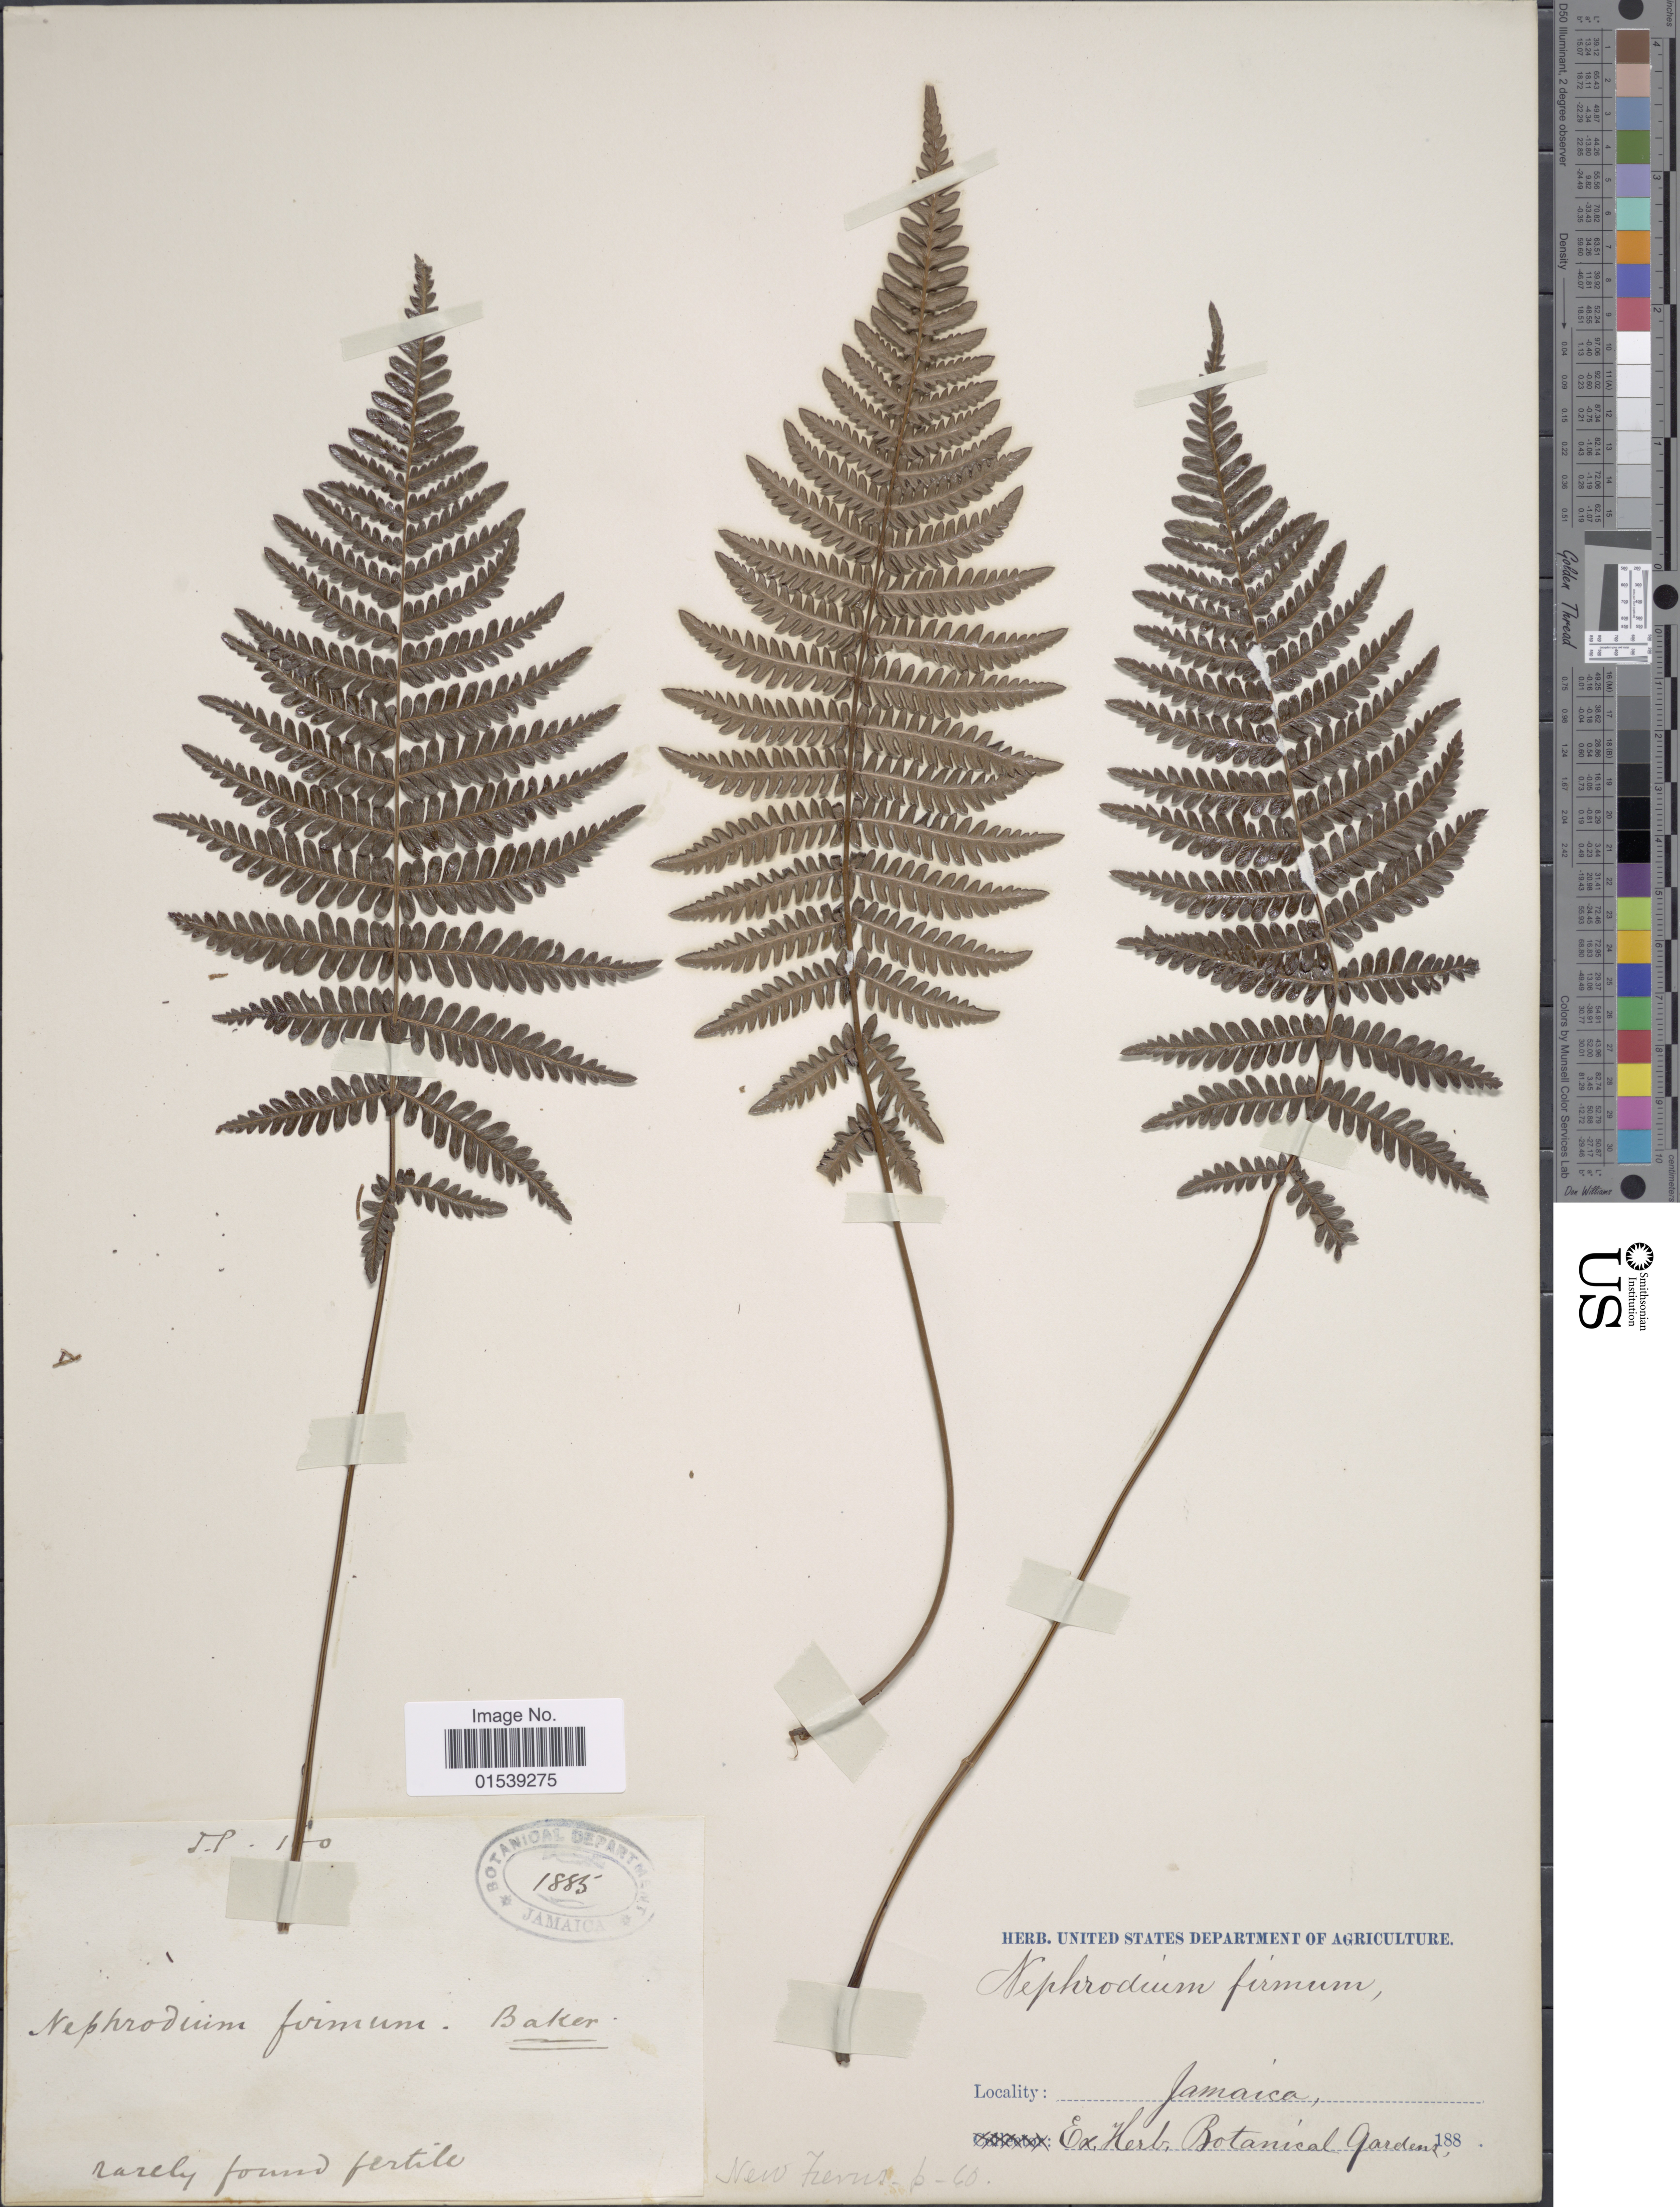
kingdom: Plantae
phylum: Tracheophyta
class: Polypodiopsida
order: Polypodiales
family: Thelypteridaceae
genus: Amauropelta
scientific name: Amauropelta firma (Baker) comb. nov., ined. 2015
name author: (Baker)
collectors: J.P.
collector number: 1!0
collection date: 1885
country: Jamaica